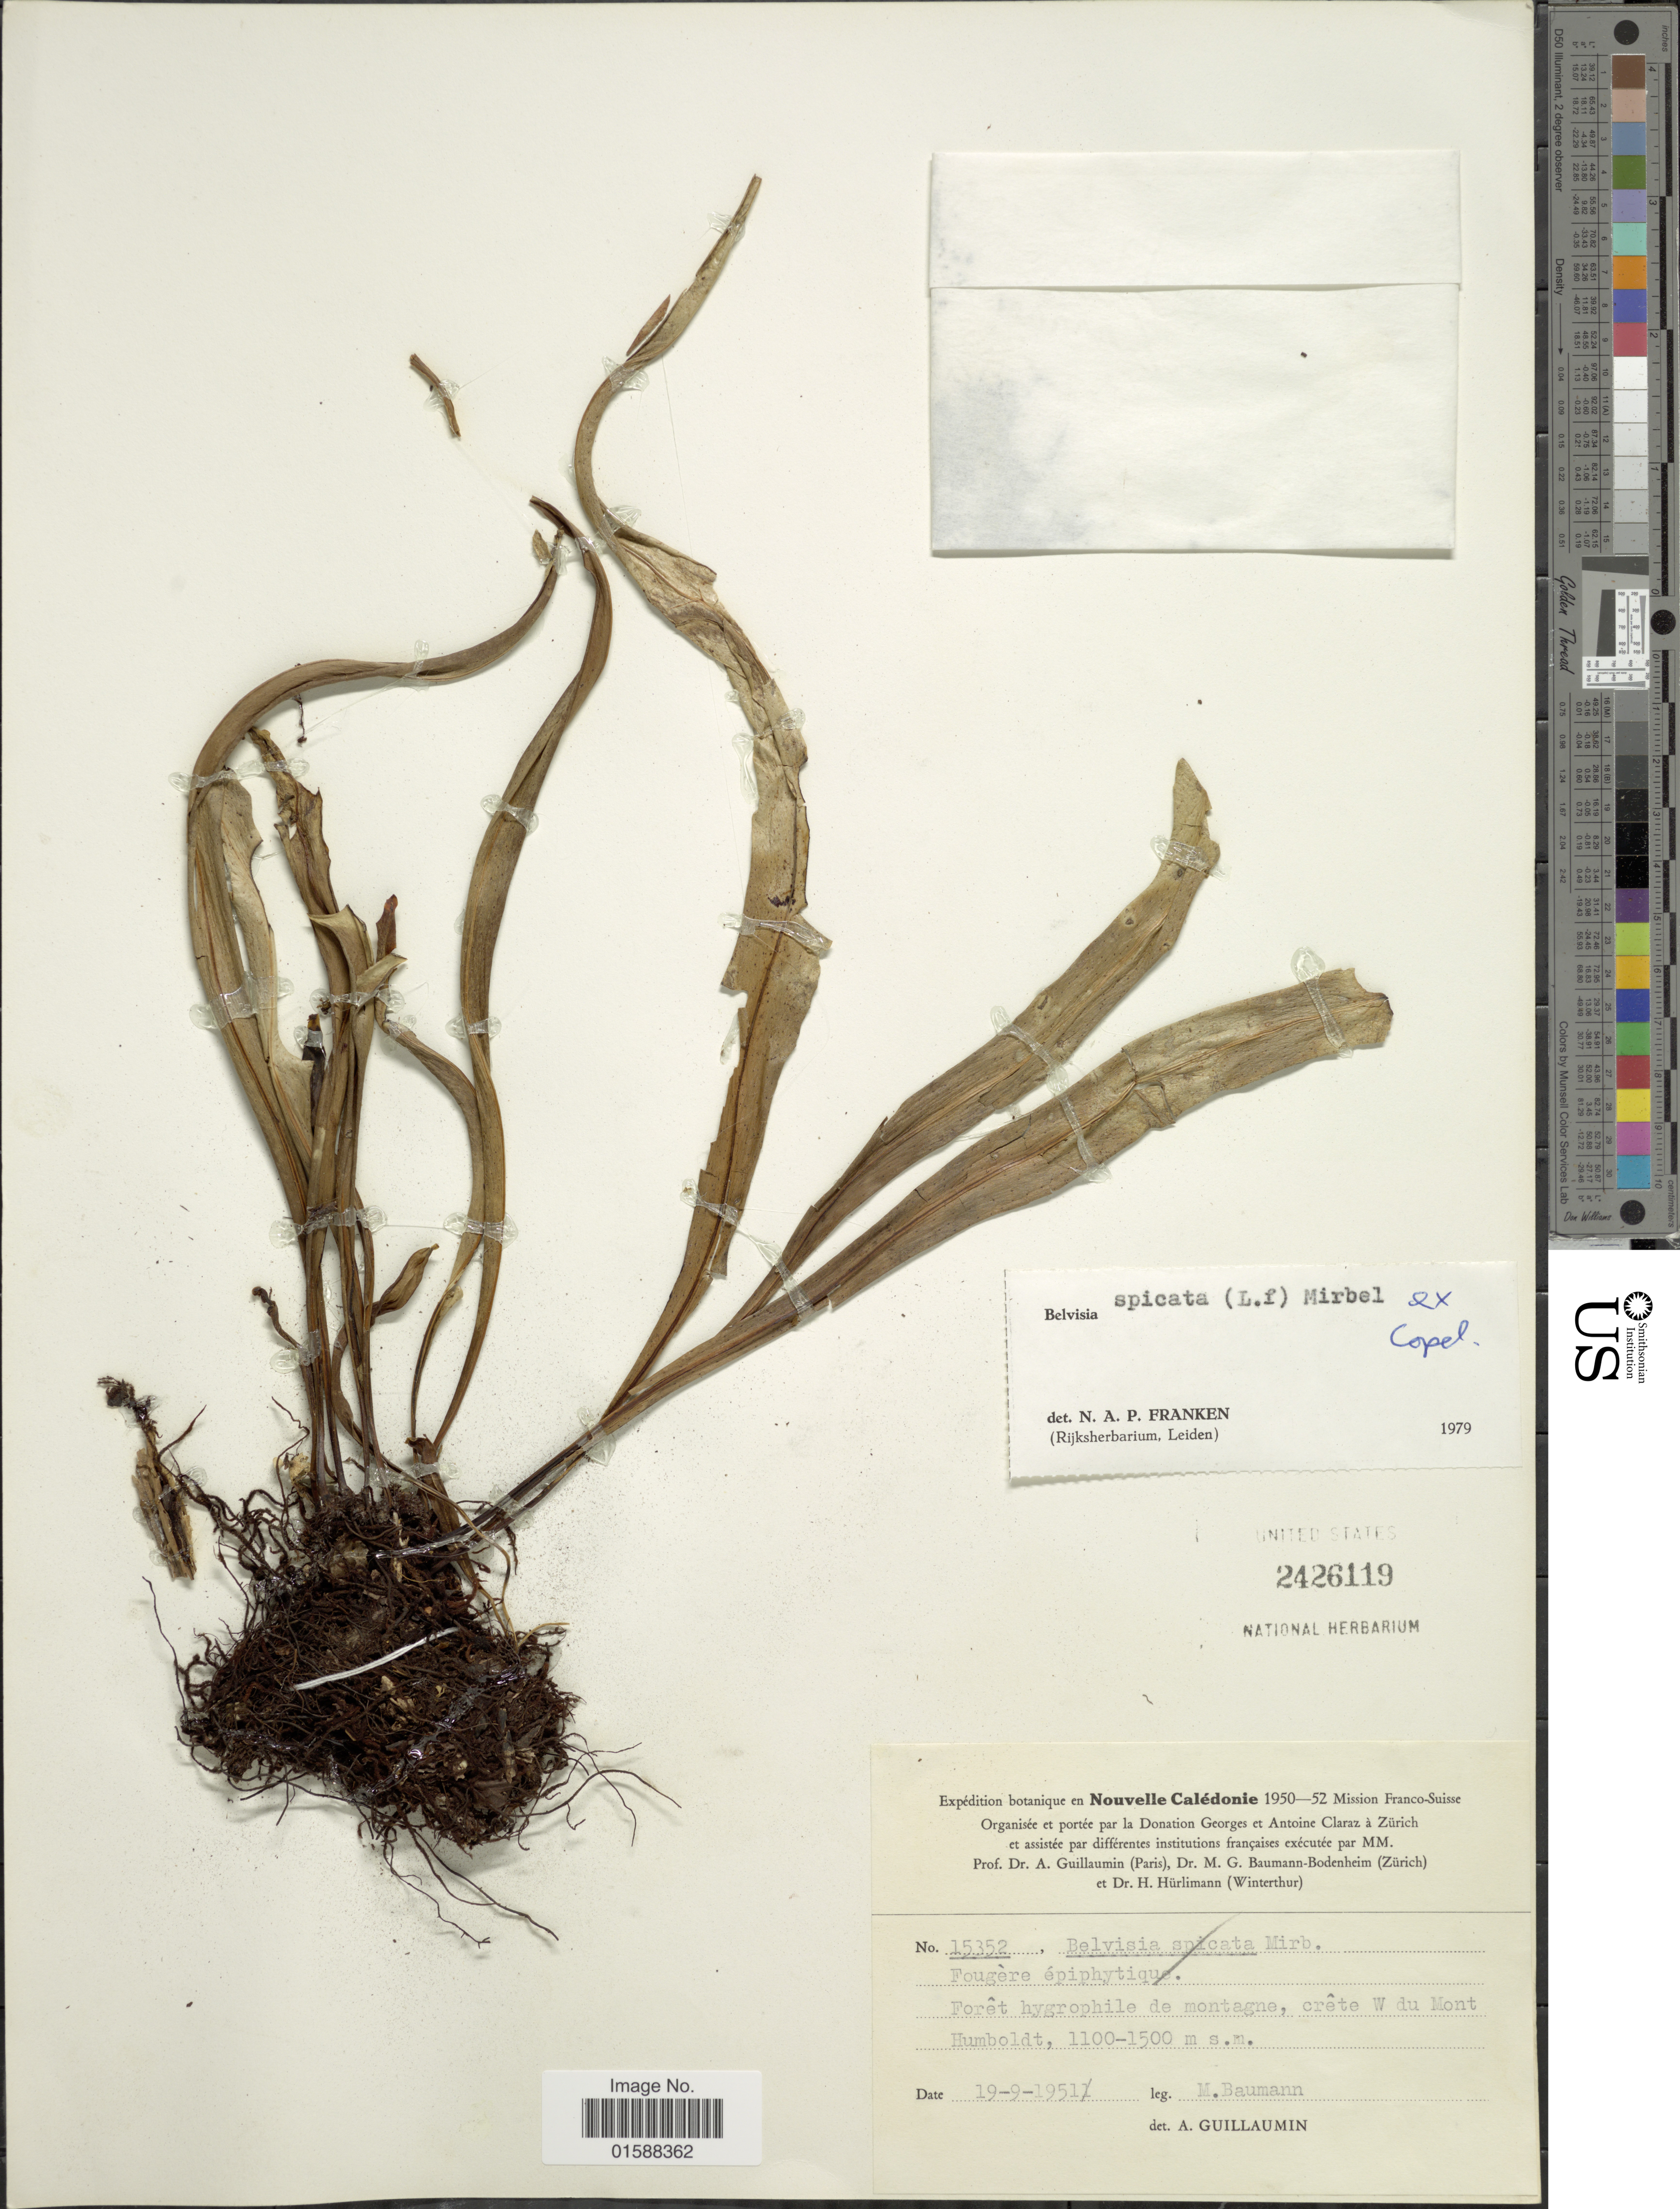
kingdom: Plantae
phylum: Tracheophyta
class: Polypodiopsida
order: Polypodiales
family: Polypodiaceae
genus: Lepisorus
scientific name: Lepisorus spicatus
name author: (L. f.) Li S. Wang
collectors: M. Baumann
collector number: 15352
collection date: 1951-09-19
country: New Caledonia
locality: Forêt hygrophile de montagne, crête W du Mont Humboldt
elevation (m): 1100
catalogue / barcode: US 2426119